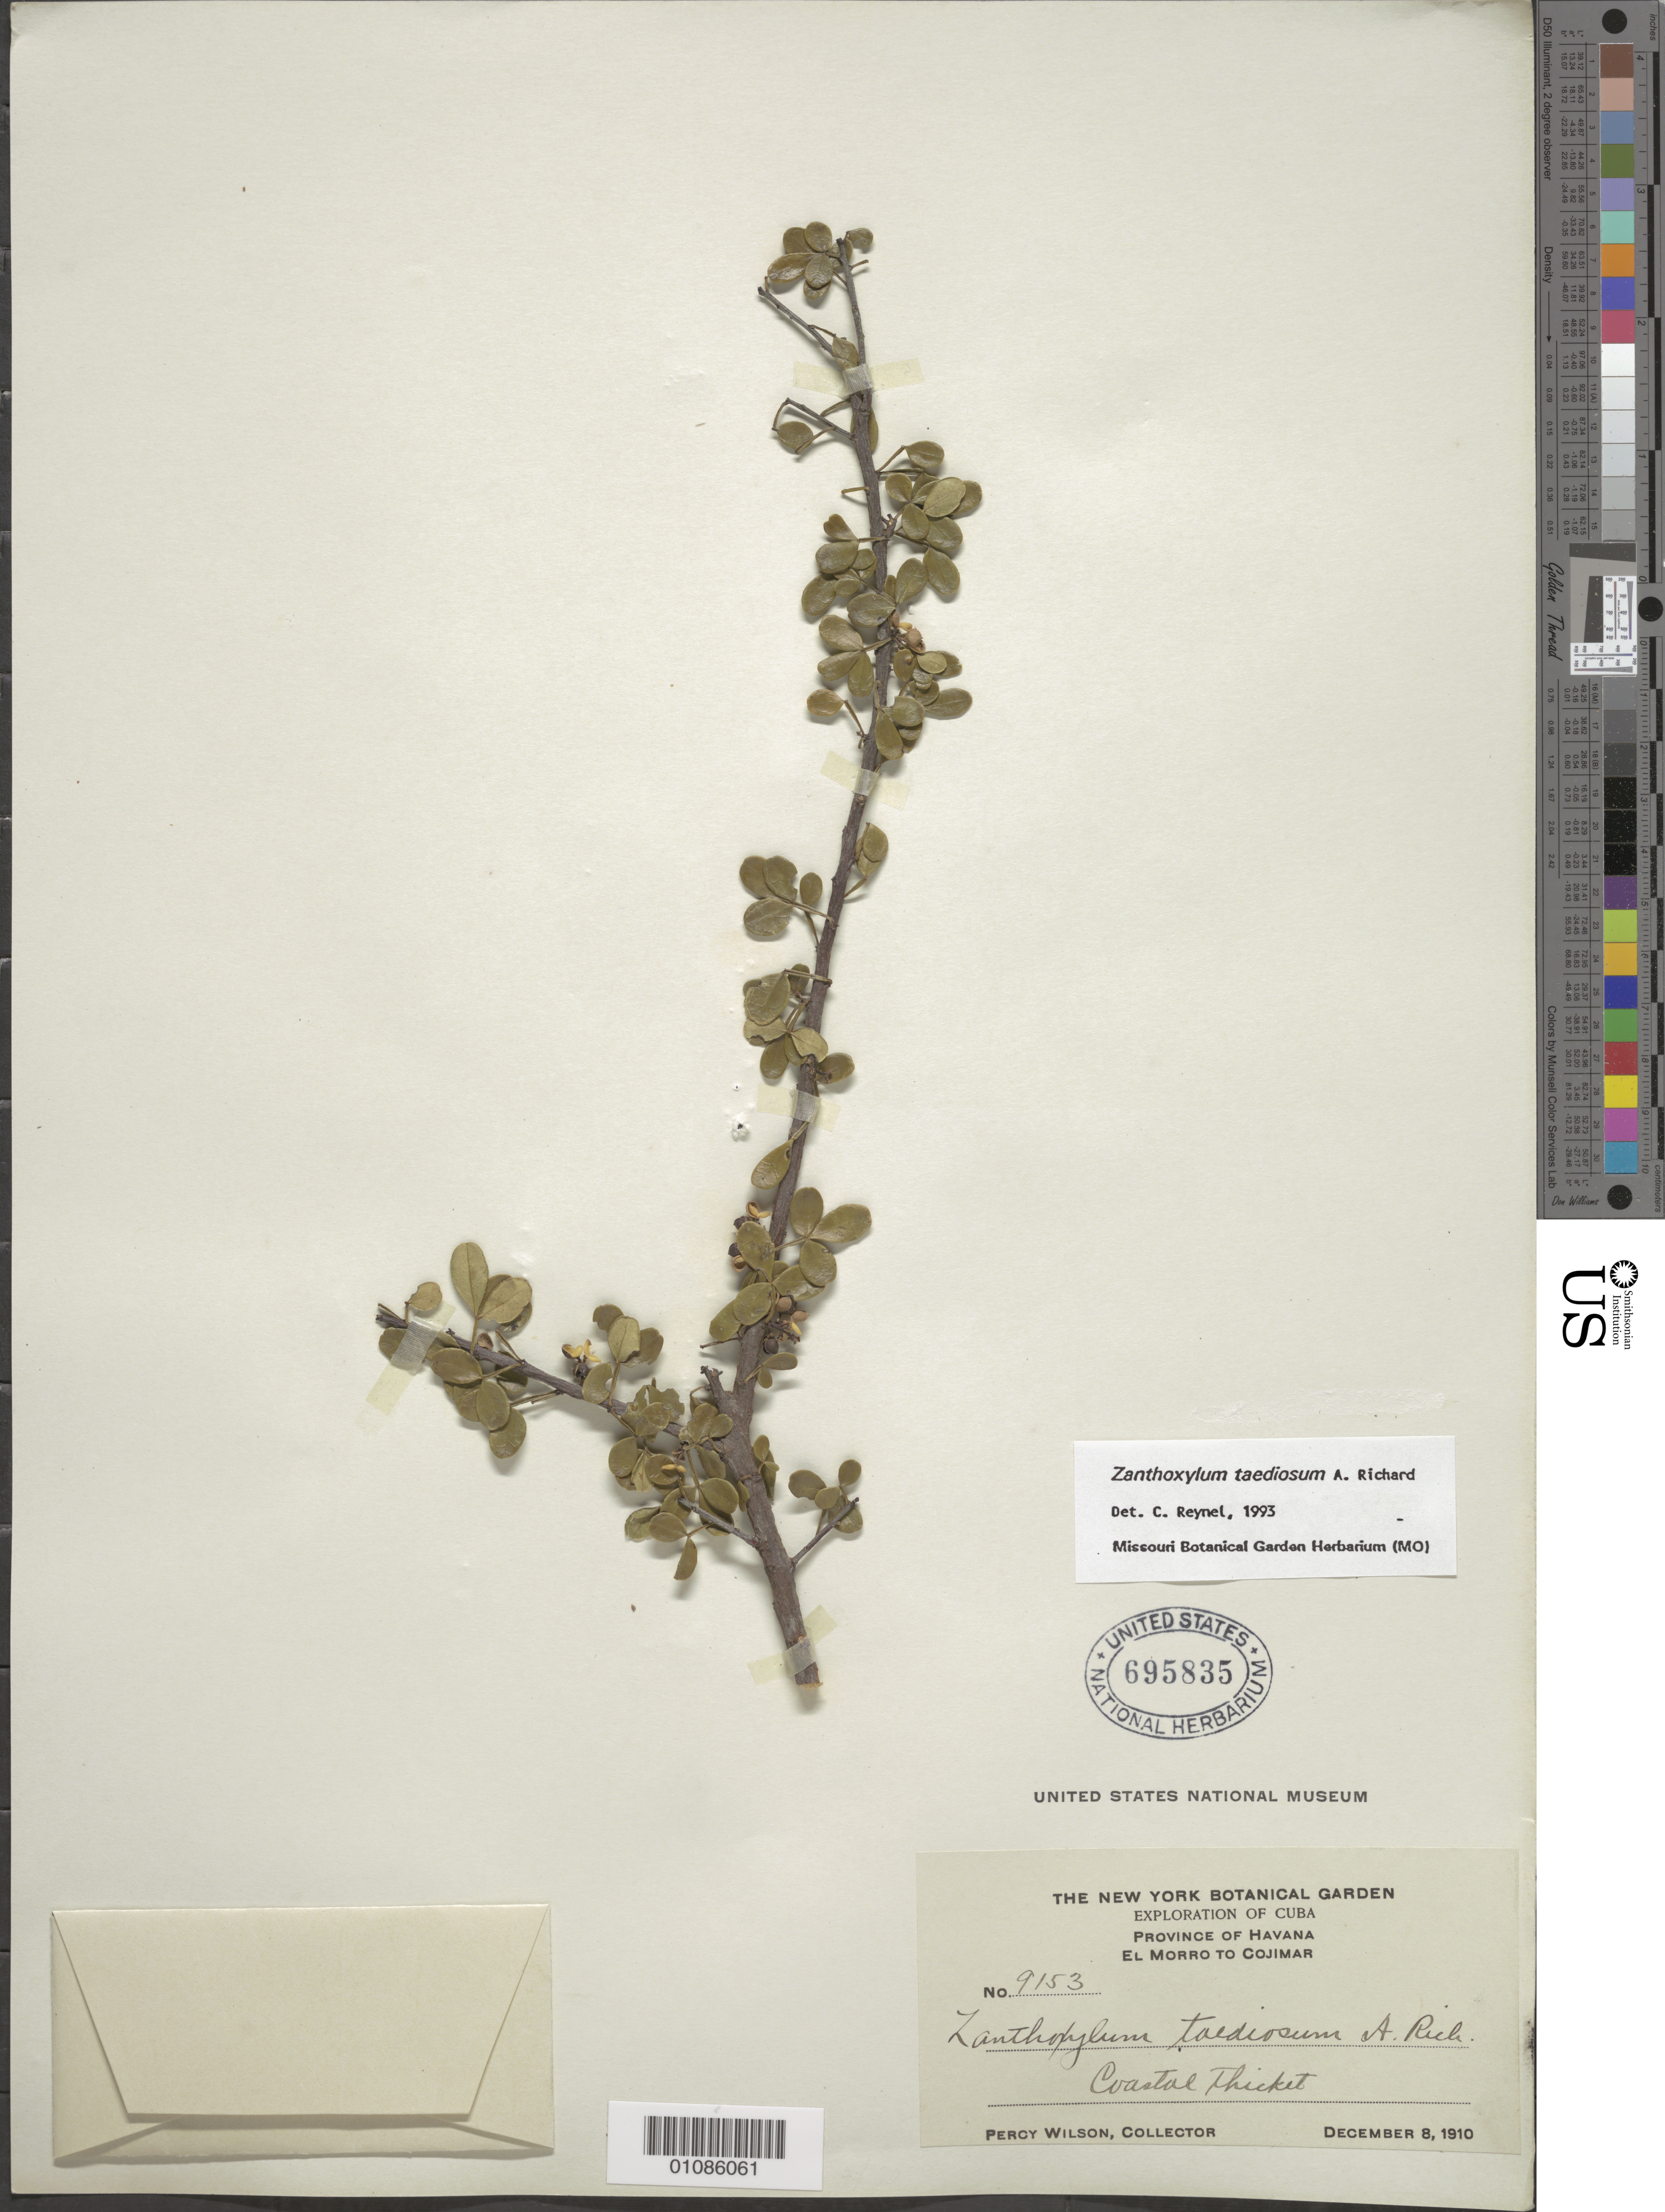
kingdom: Plantae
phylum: Tracheophyta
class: Magnoliopsida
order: Sapindales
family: Rutaceae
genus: Zanthoxylum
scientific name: Zanthoxylum taediosum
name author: A. Rich.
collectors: P. Wilson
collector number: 9153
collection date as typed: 08 Dec 1910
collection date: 1910-12-08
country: Cuba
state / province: La Habana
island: Cuba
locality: La Habana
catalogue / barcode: US 695835